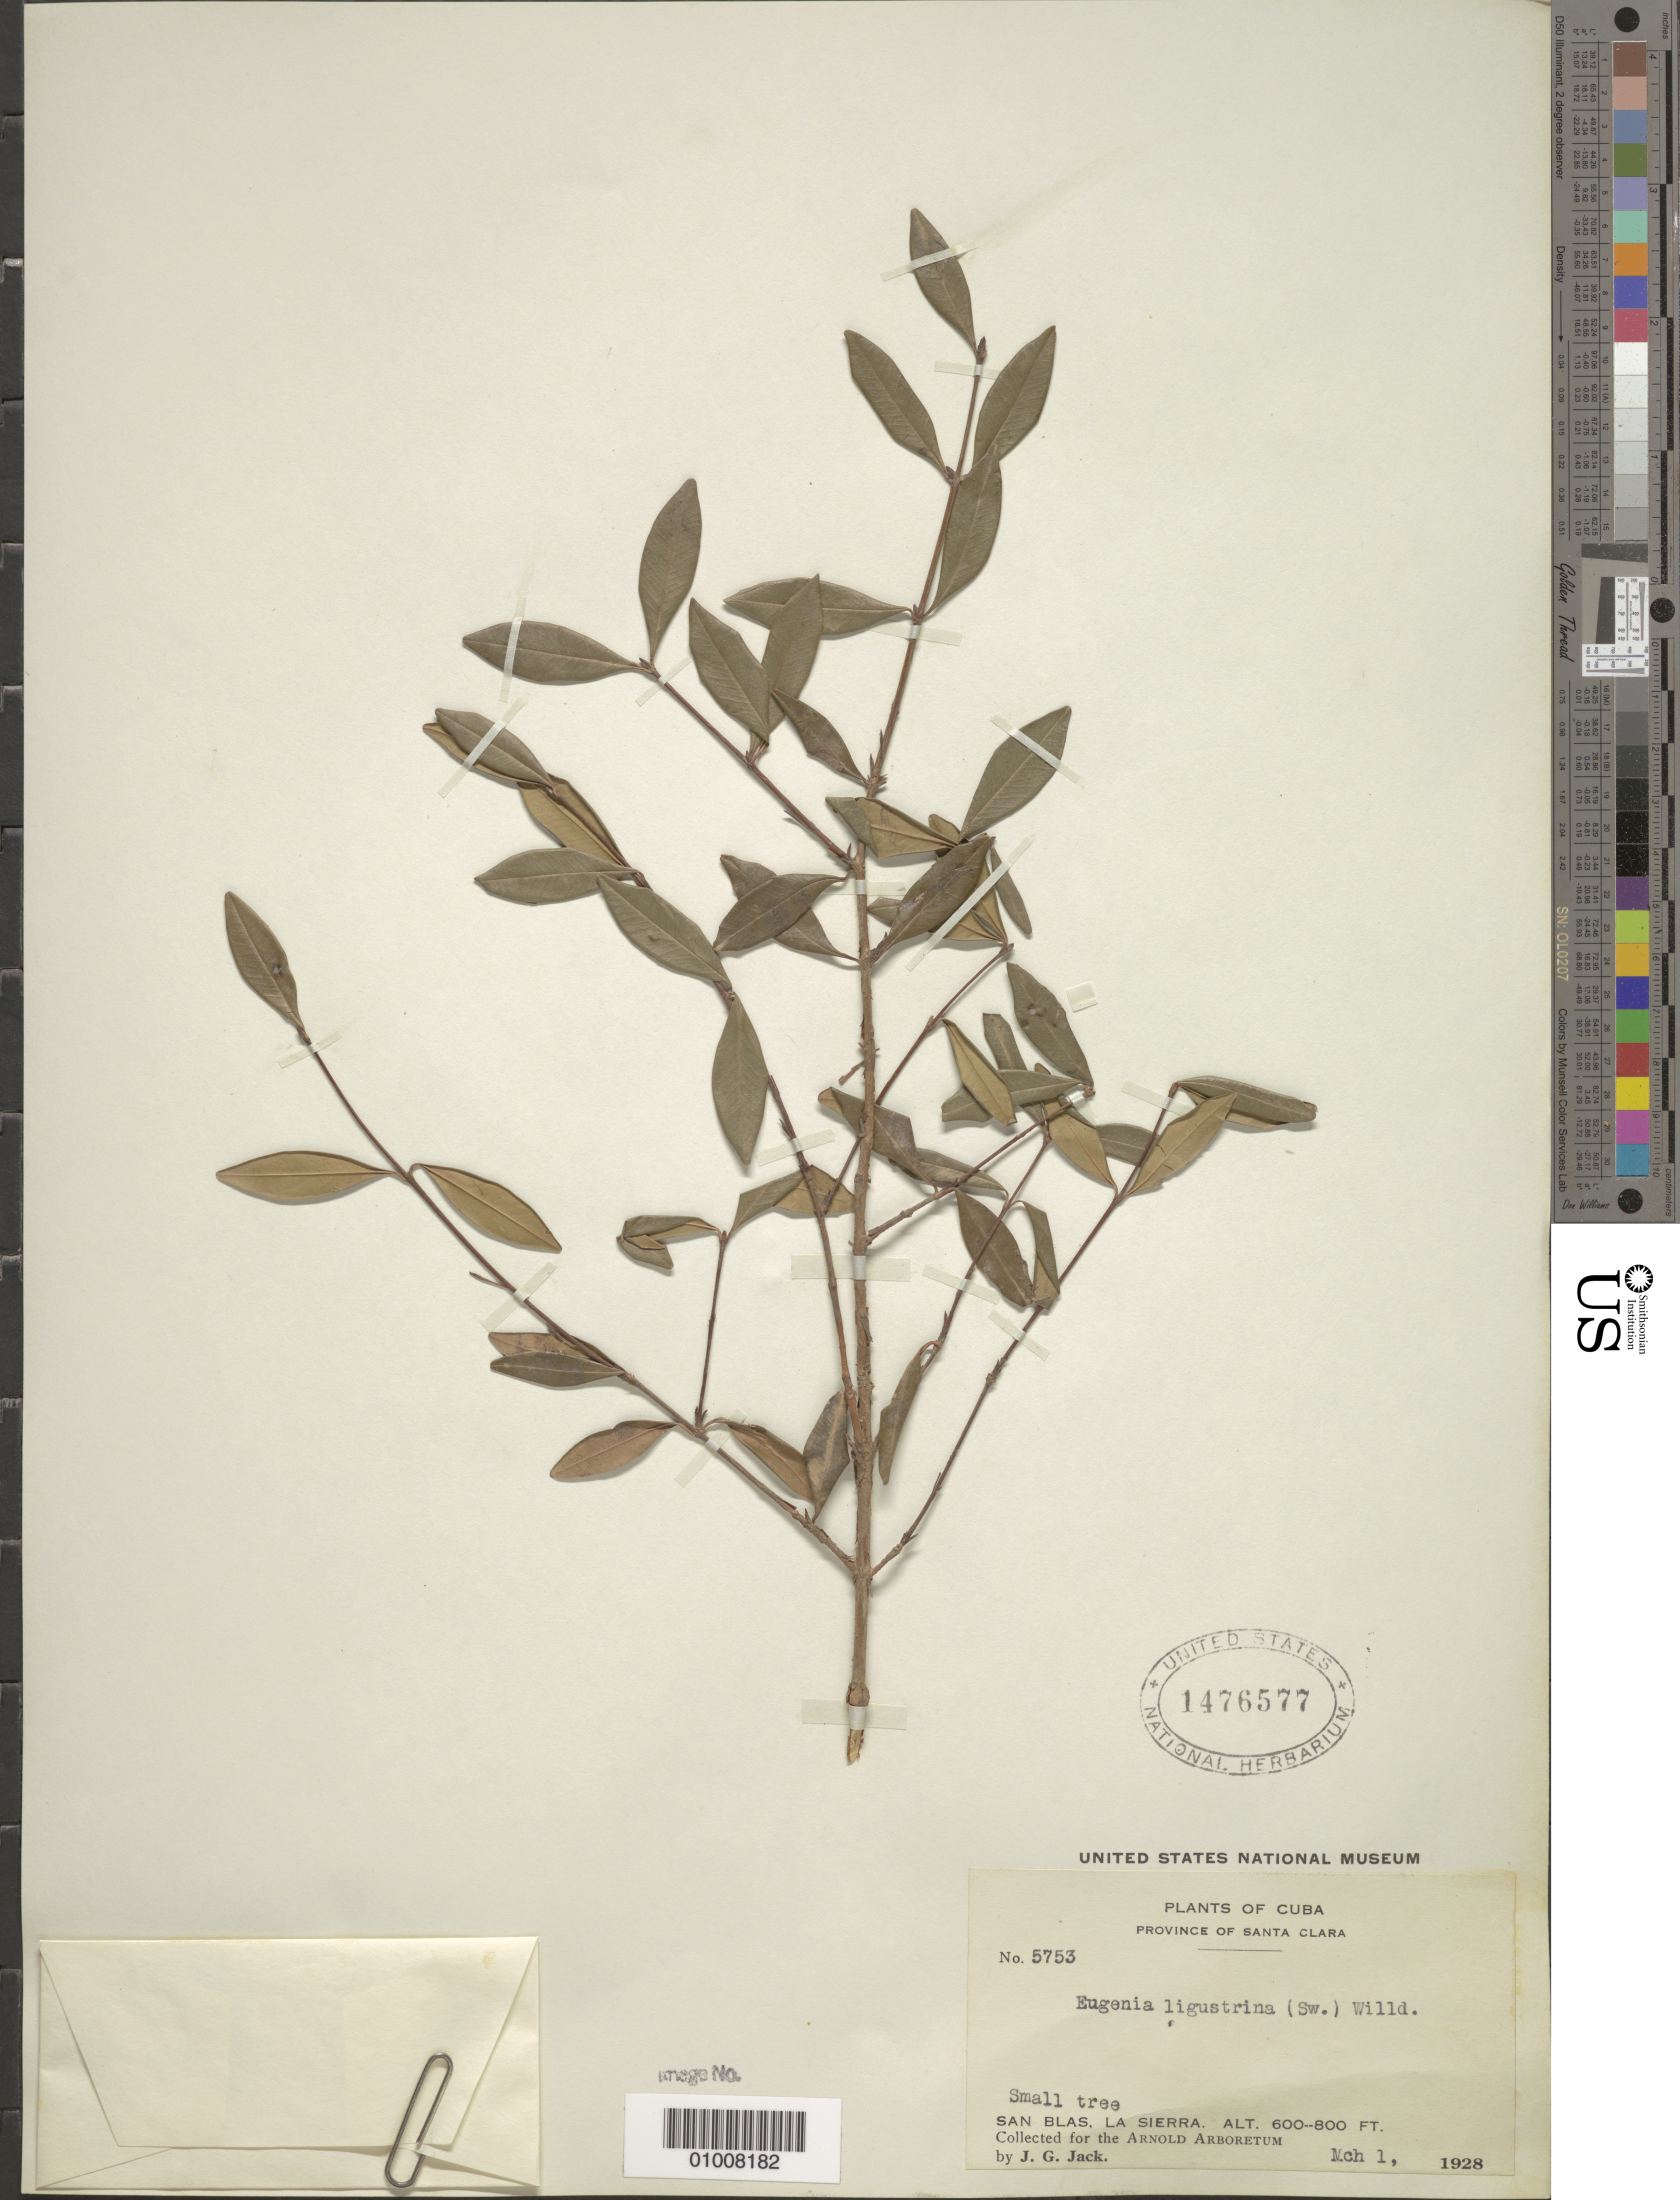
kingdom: Plantae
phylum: Tracheophyta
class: Magnoliopsida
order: Myrtales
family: Myrtaceae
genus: Eugenia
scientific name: Eugenia ligustrina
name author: (Sw.) Willd.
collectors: J. G. Jack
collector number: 5753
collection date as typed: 01 Mar 1928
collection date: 1928-03-01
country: Cuba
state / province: Matanzas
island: Cuba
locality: San Blas, La Sierra, Santa Clara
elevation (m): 183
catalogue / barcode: US 1476577